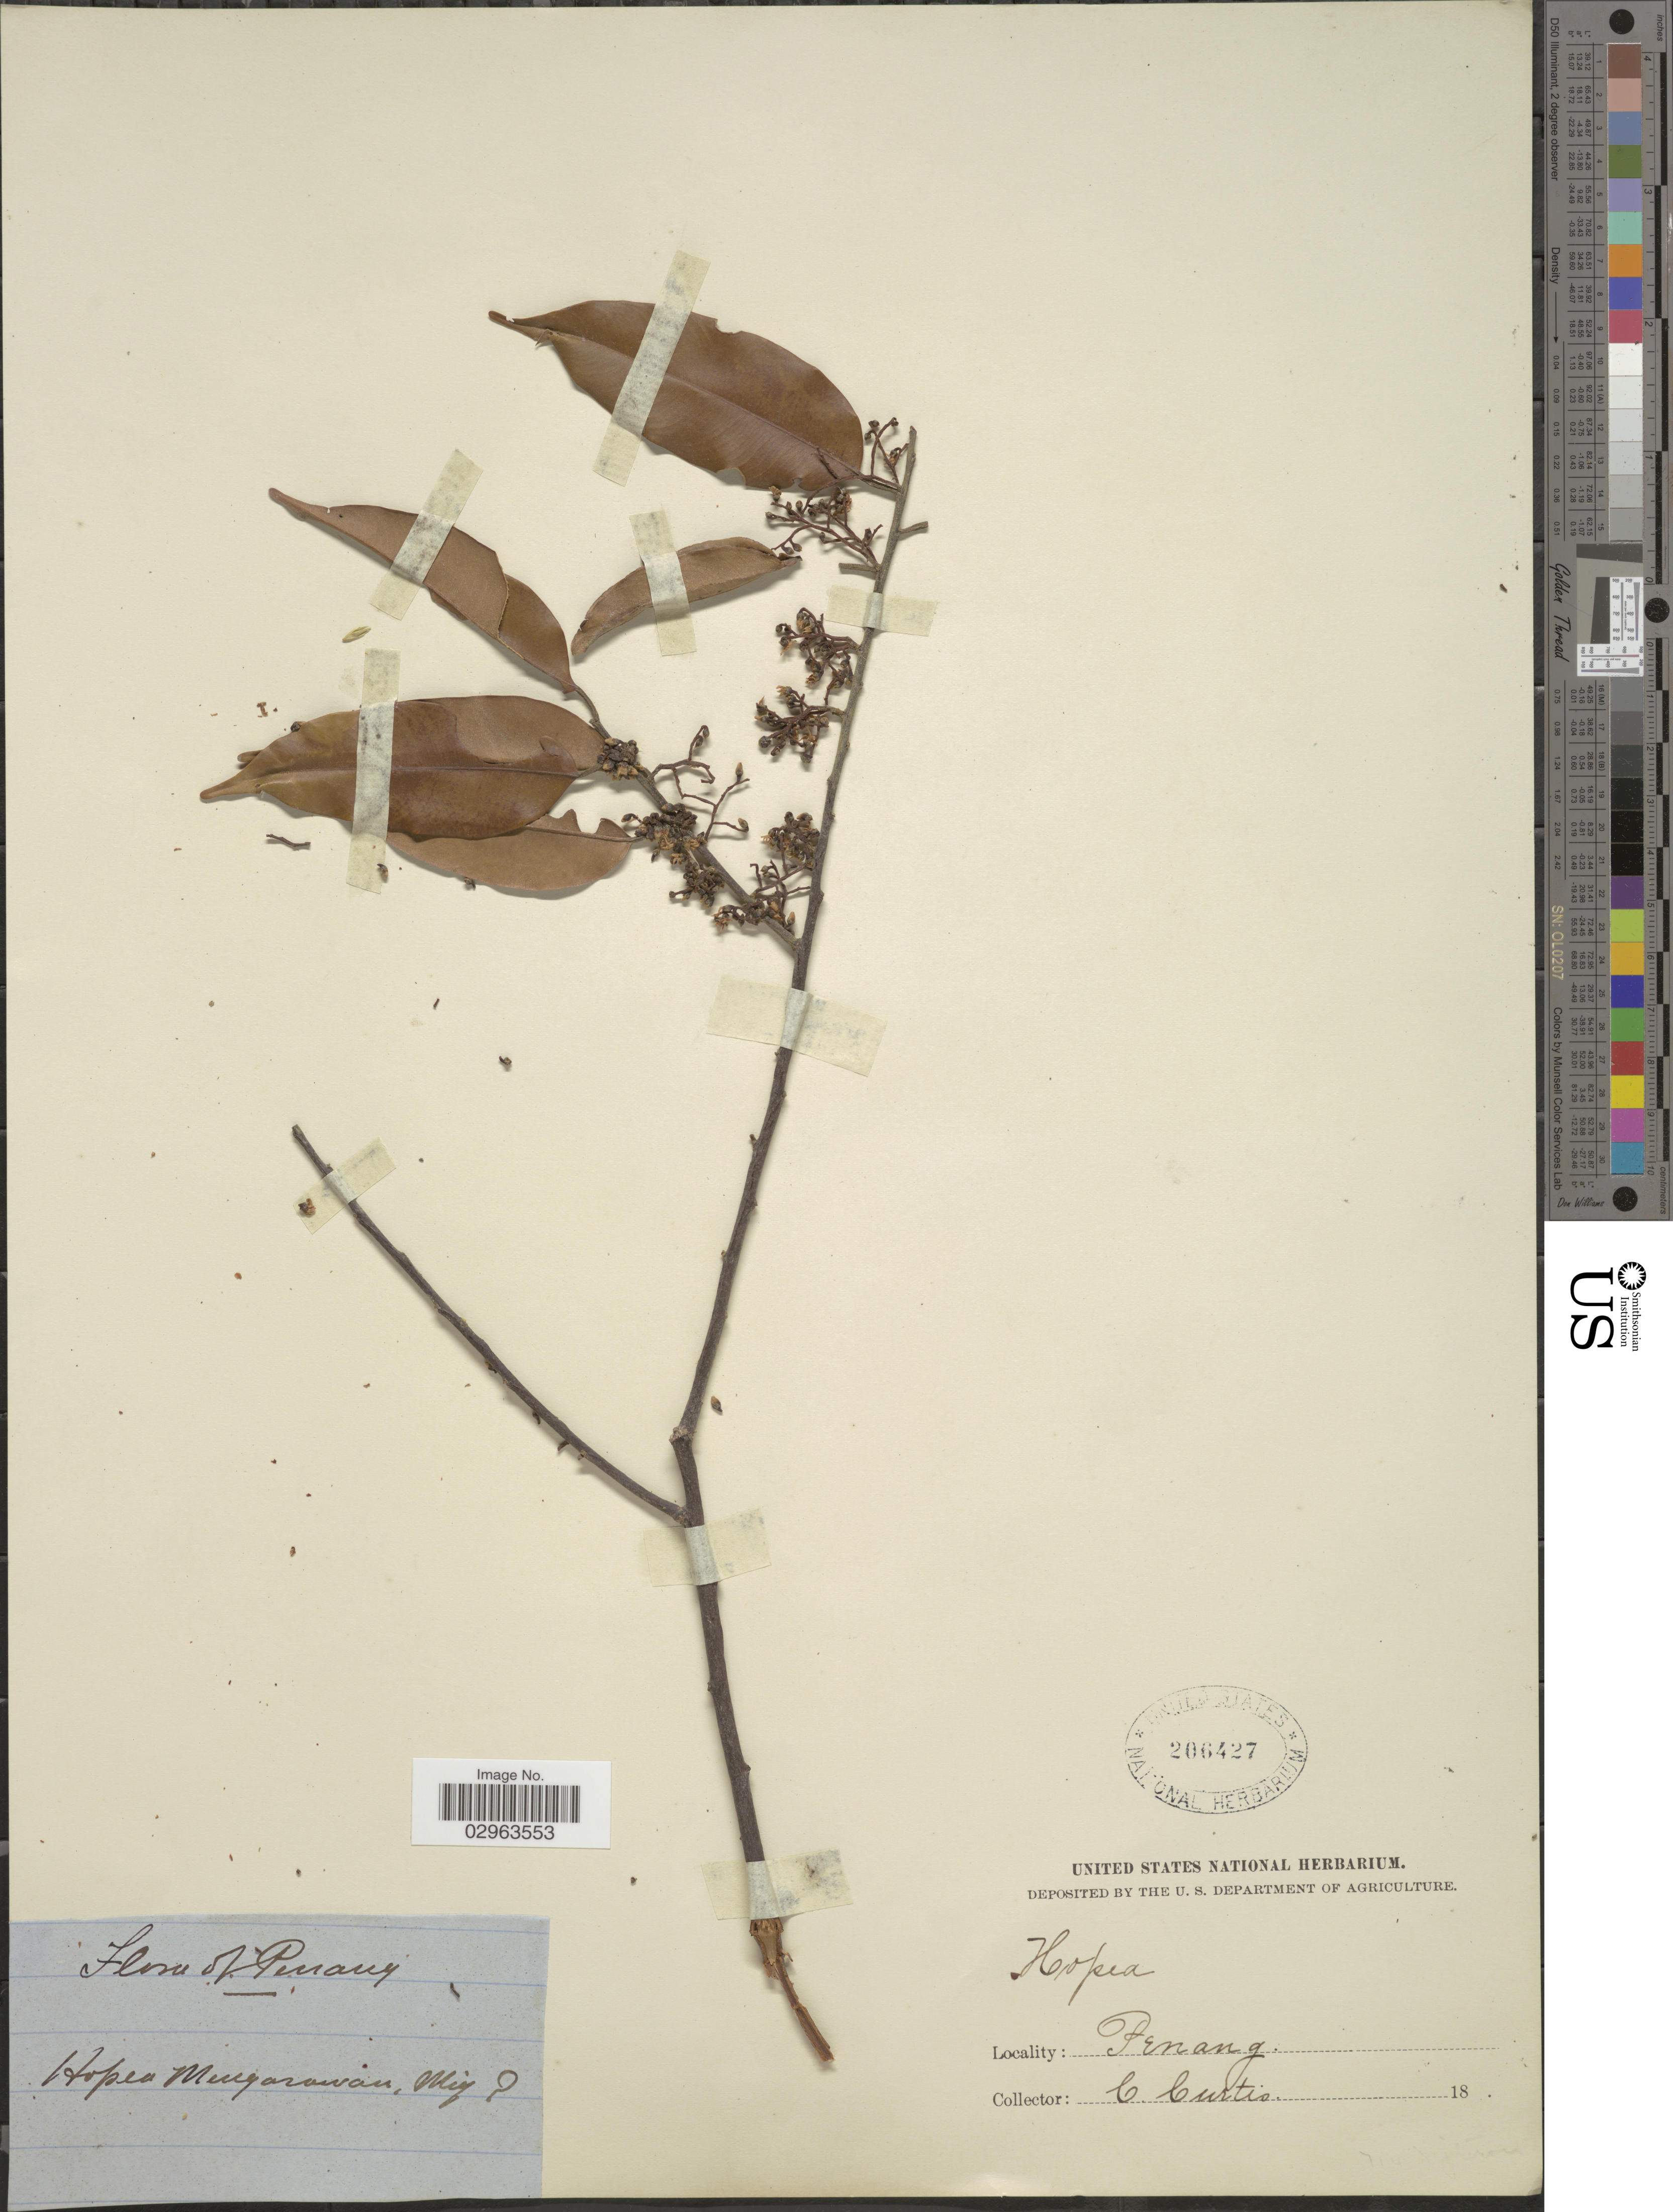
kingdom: Plantae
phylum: Tracheophyta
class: Magnoliopsida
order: Malvales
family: Dipterocarpaceae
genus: Hopea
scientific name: Hopea sp.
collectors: C. Curtis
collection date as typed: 18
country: Malaysia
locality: Penang.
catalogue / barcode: US 206427